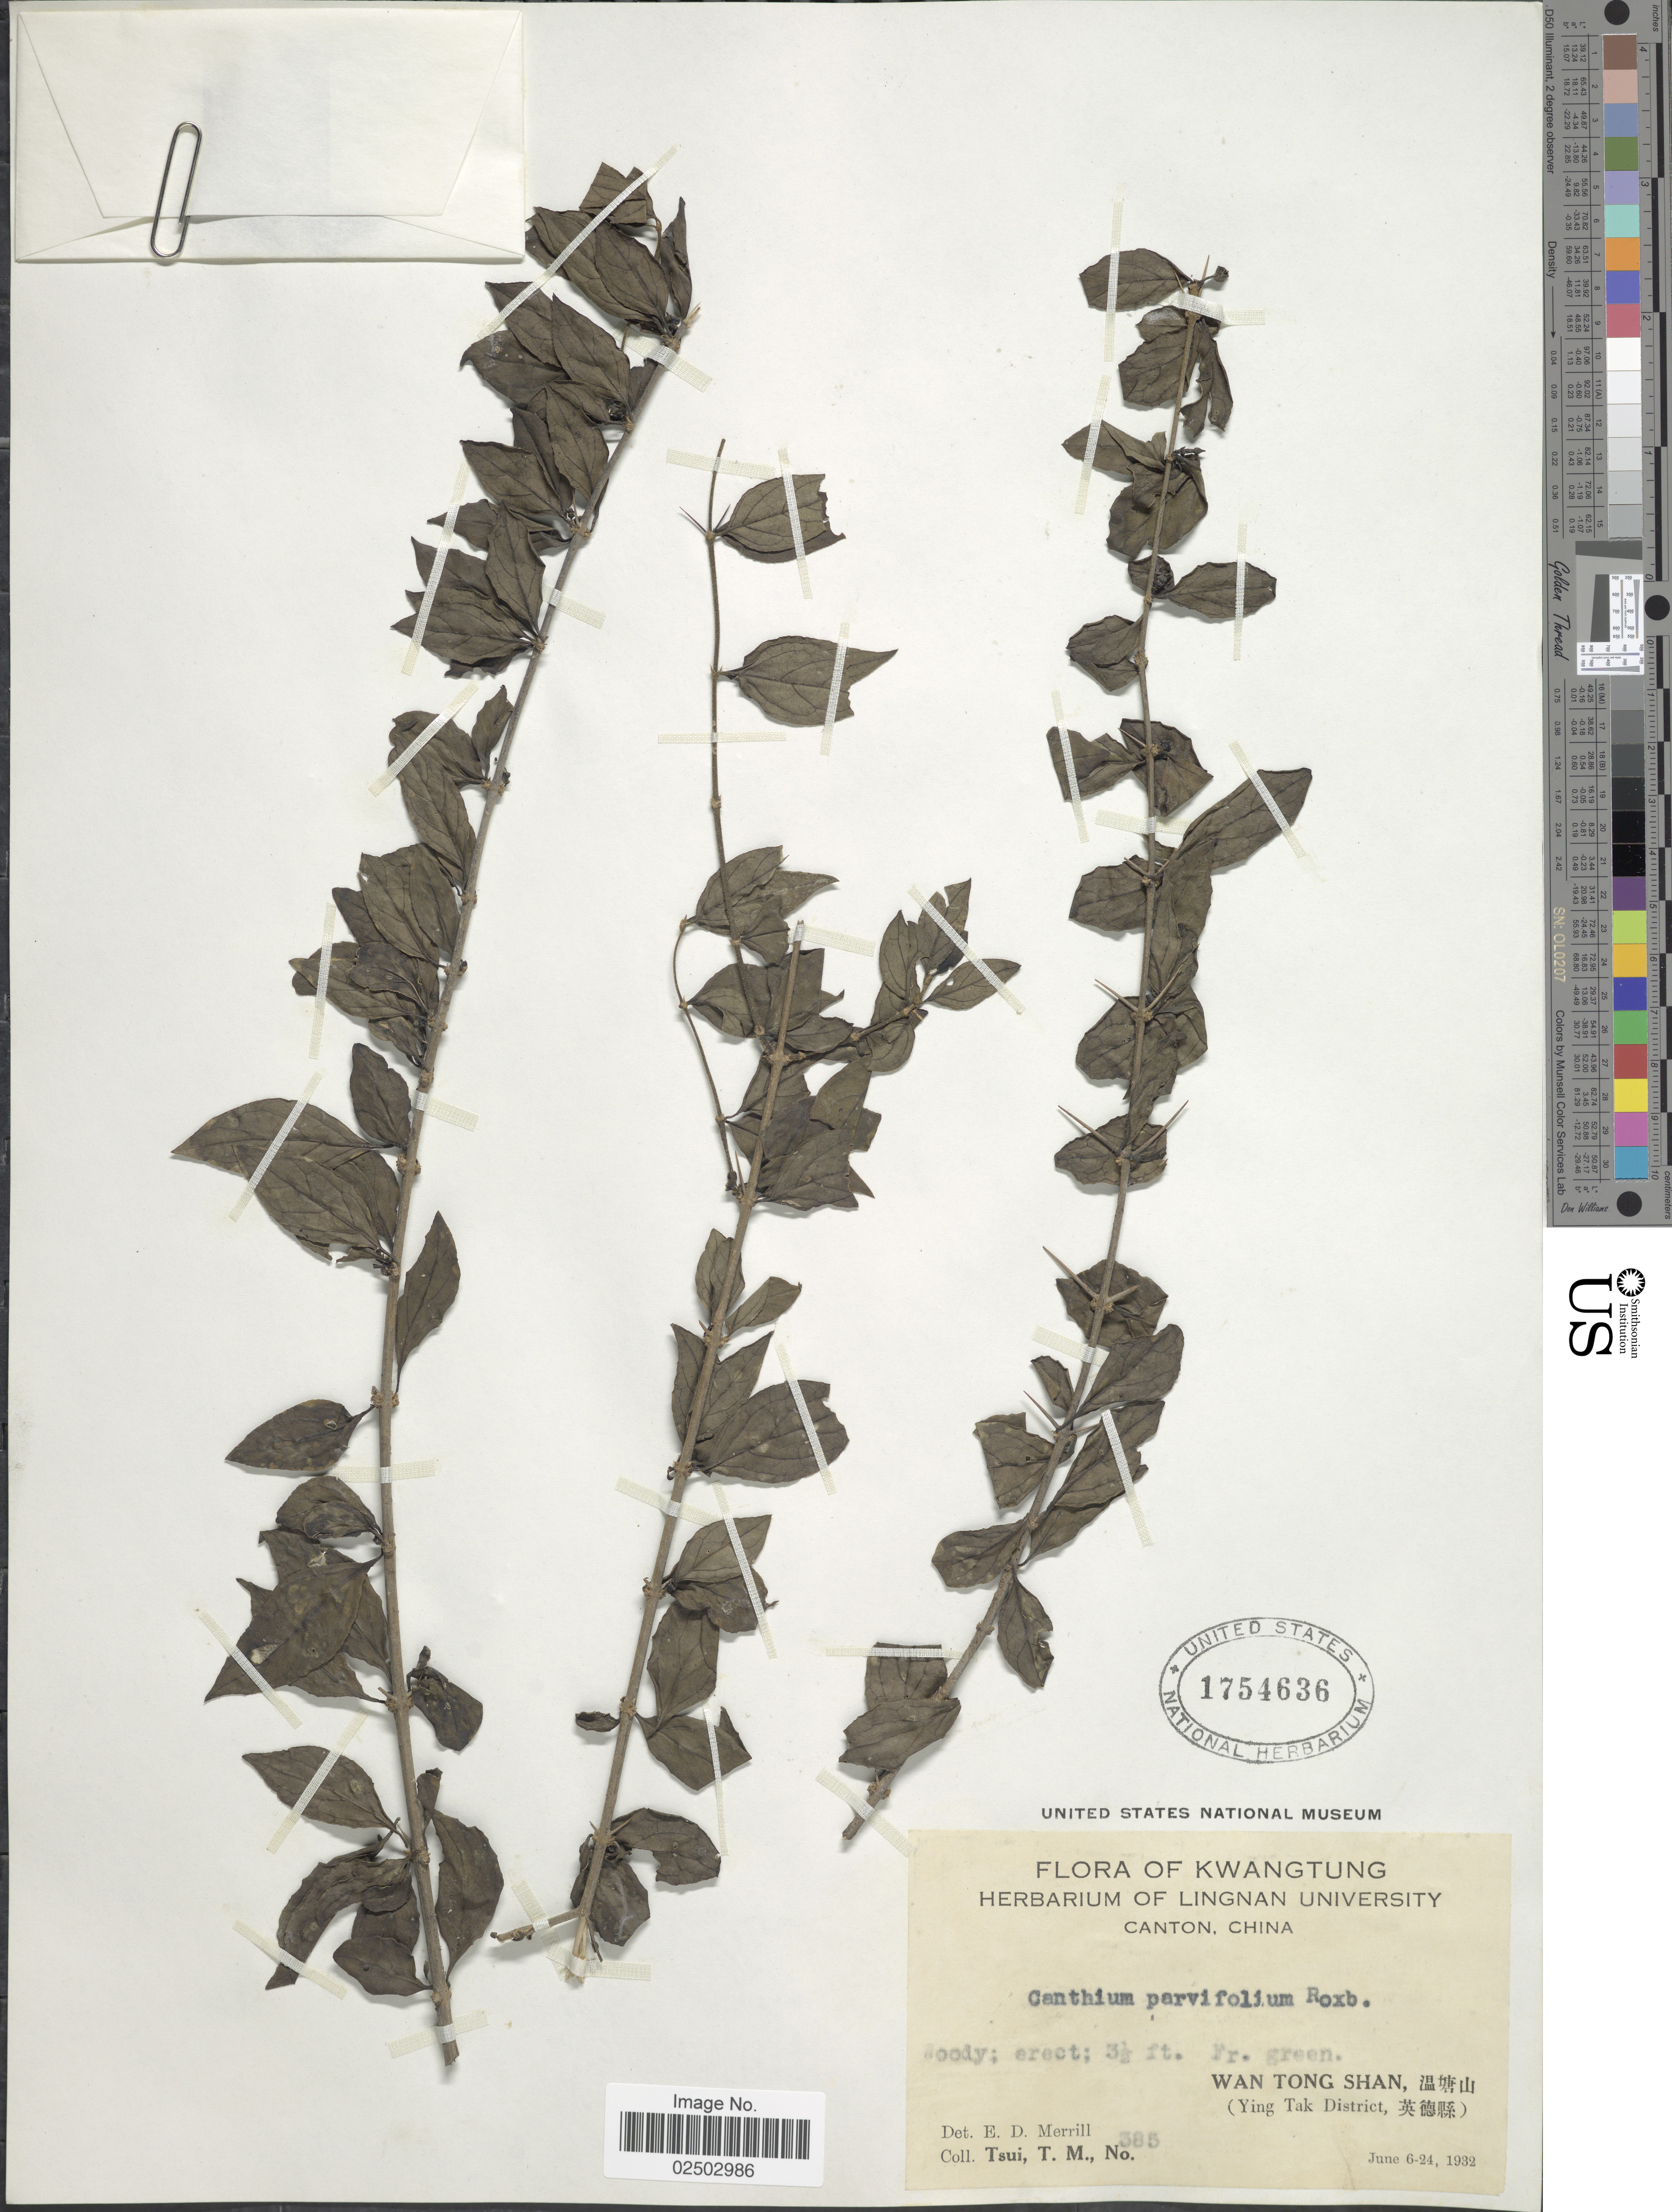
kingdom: Plantae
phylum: Tracheophyta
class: Magnoliopsida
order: Gentianales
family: Rubiaceae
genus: Canthium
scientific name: Canthium parvifolium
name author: Roxb.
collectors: W. T. Tsang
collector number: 385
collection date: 1932-06-06/1932-06-24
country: China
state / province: Guangdong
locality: Wan Tong Shan (Yin Tak District)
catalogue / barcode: US 1754636